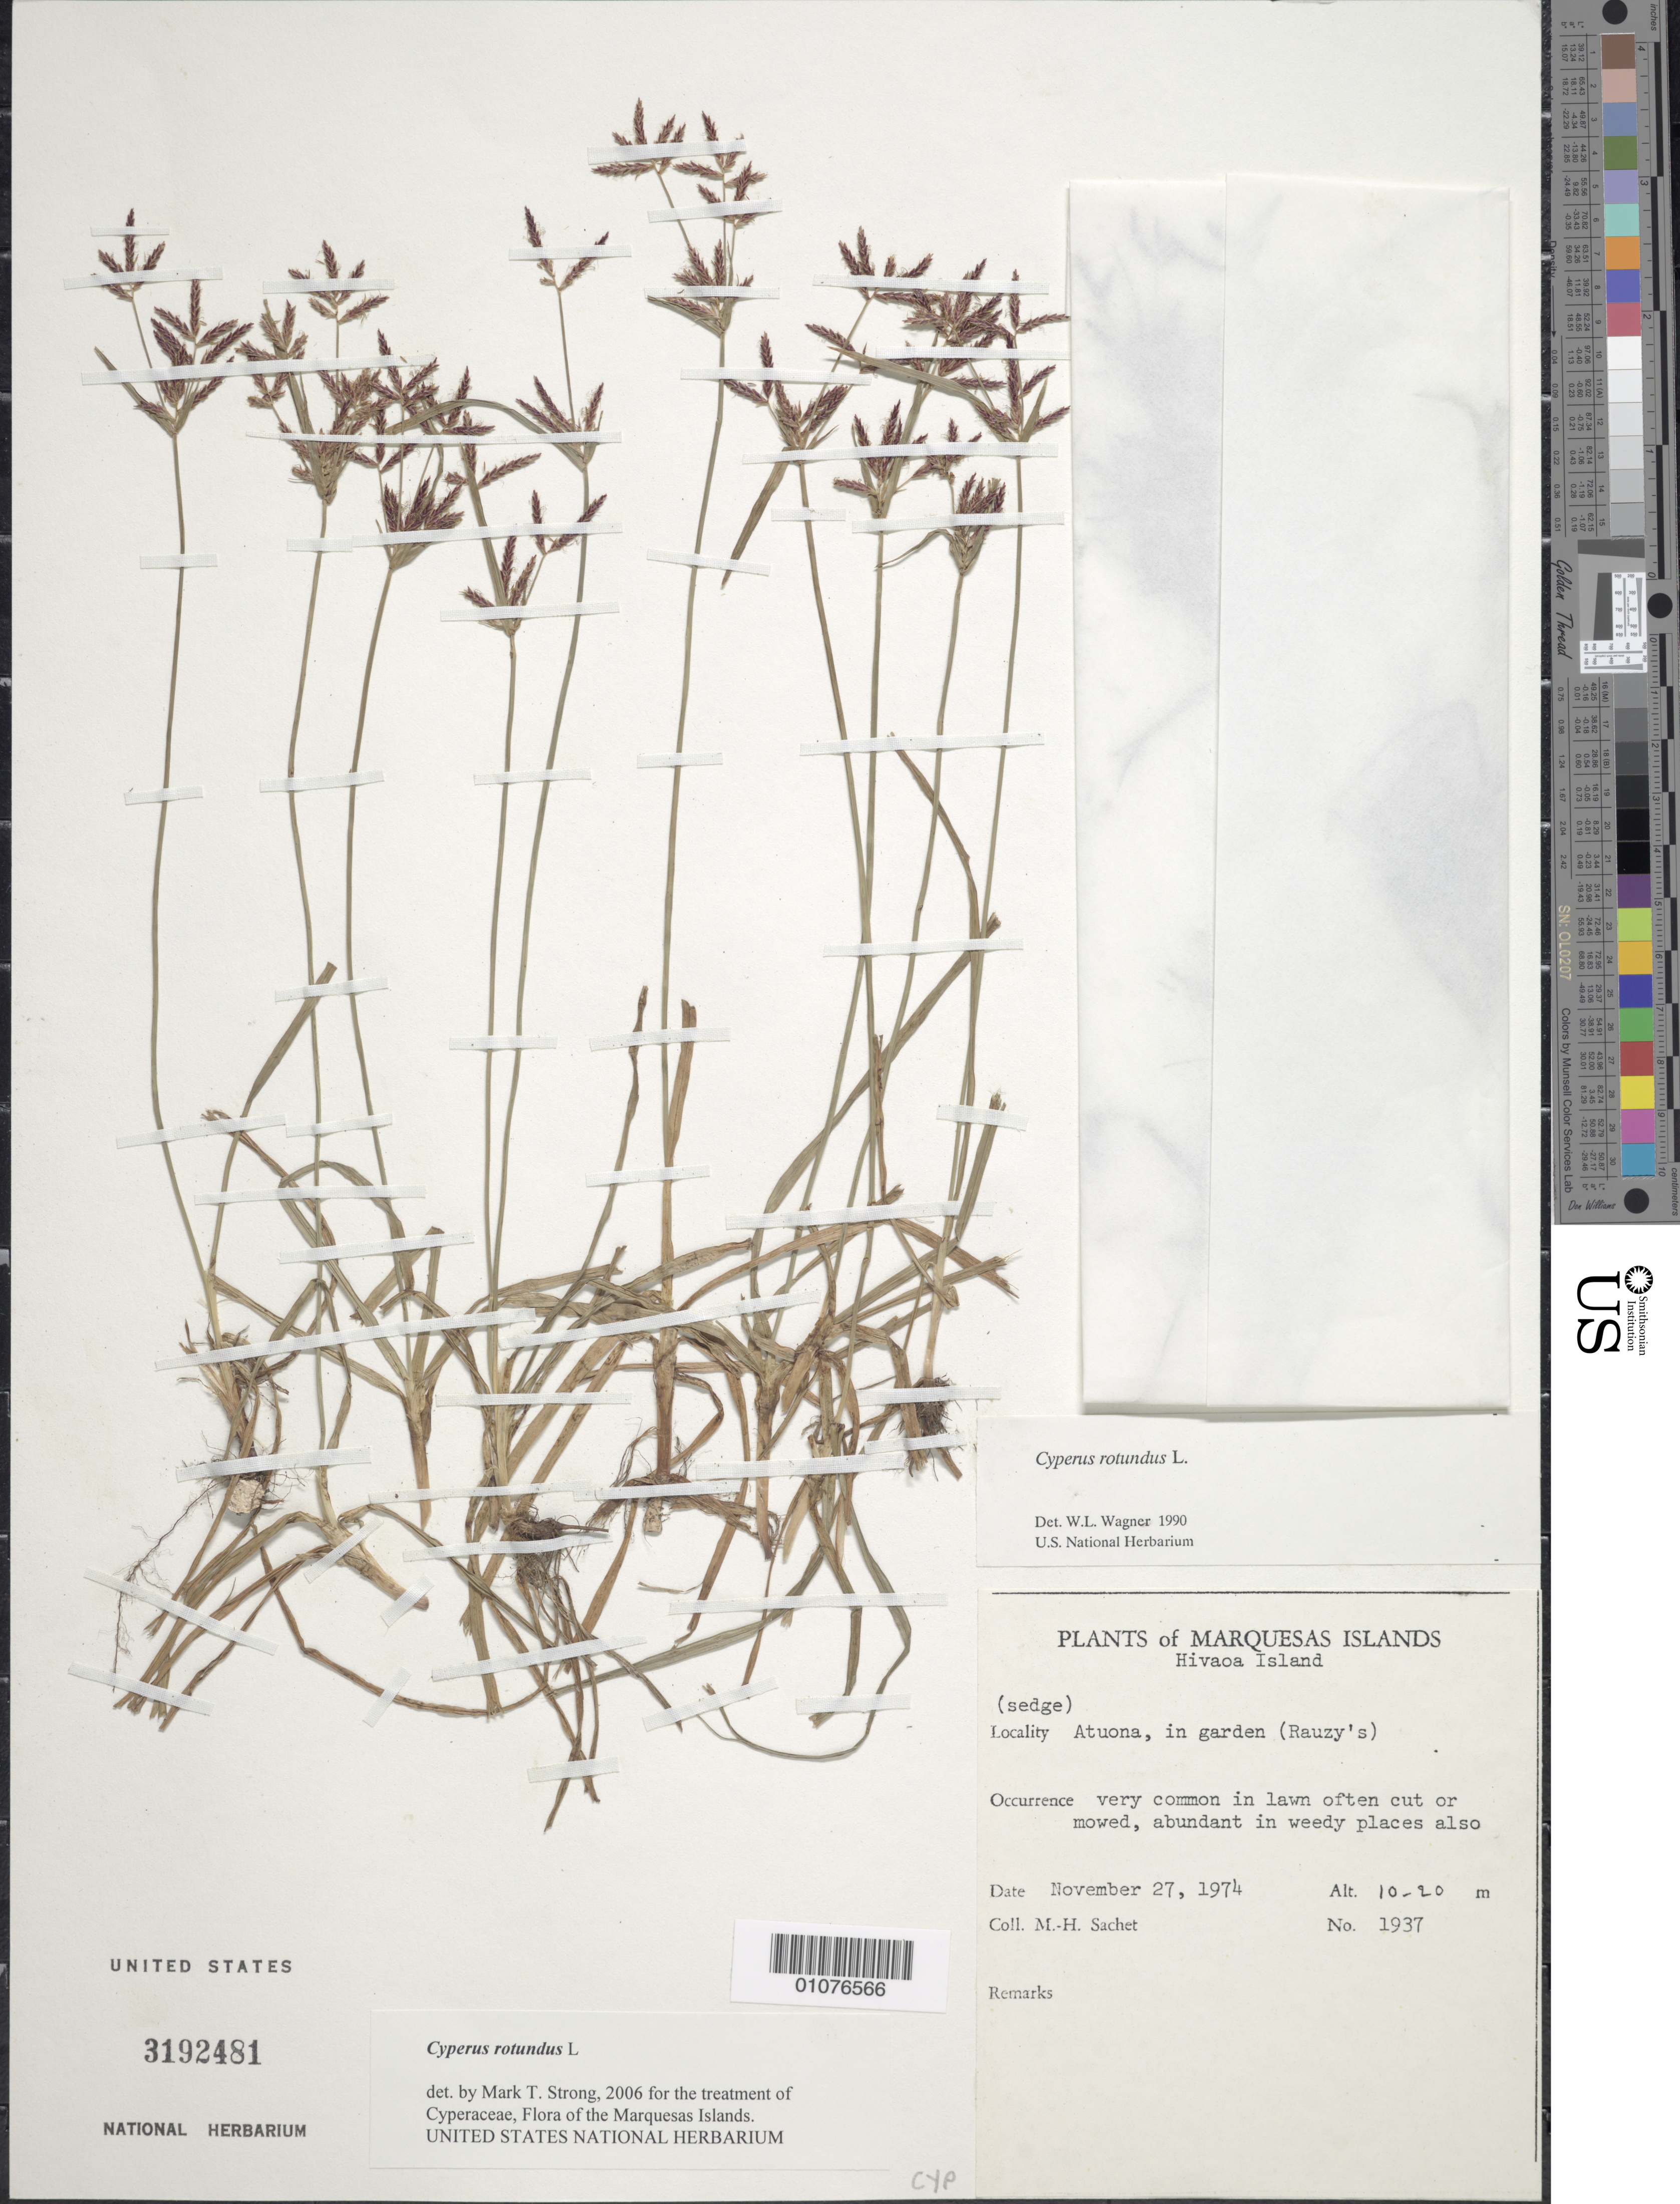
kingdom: Plantae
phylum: Tracheophyta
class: Liliopsida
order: Poales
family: Cyperaceae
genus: Cyperus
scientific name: Cyperus rotundus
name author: L.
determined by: Strong, M. T., (US), Smithsonian Institution - National Museum of Natural History (UNITED STATES)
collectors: M.-H. Sachet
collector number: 1937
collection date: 1974-11-27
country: French Polynesia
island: Hiva Oa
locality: Atuona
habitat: In garden (Rauzy's)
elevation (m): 10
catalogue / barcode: US 3192481